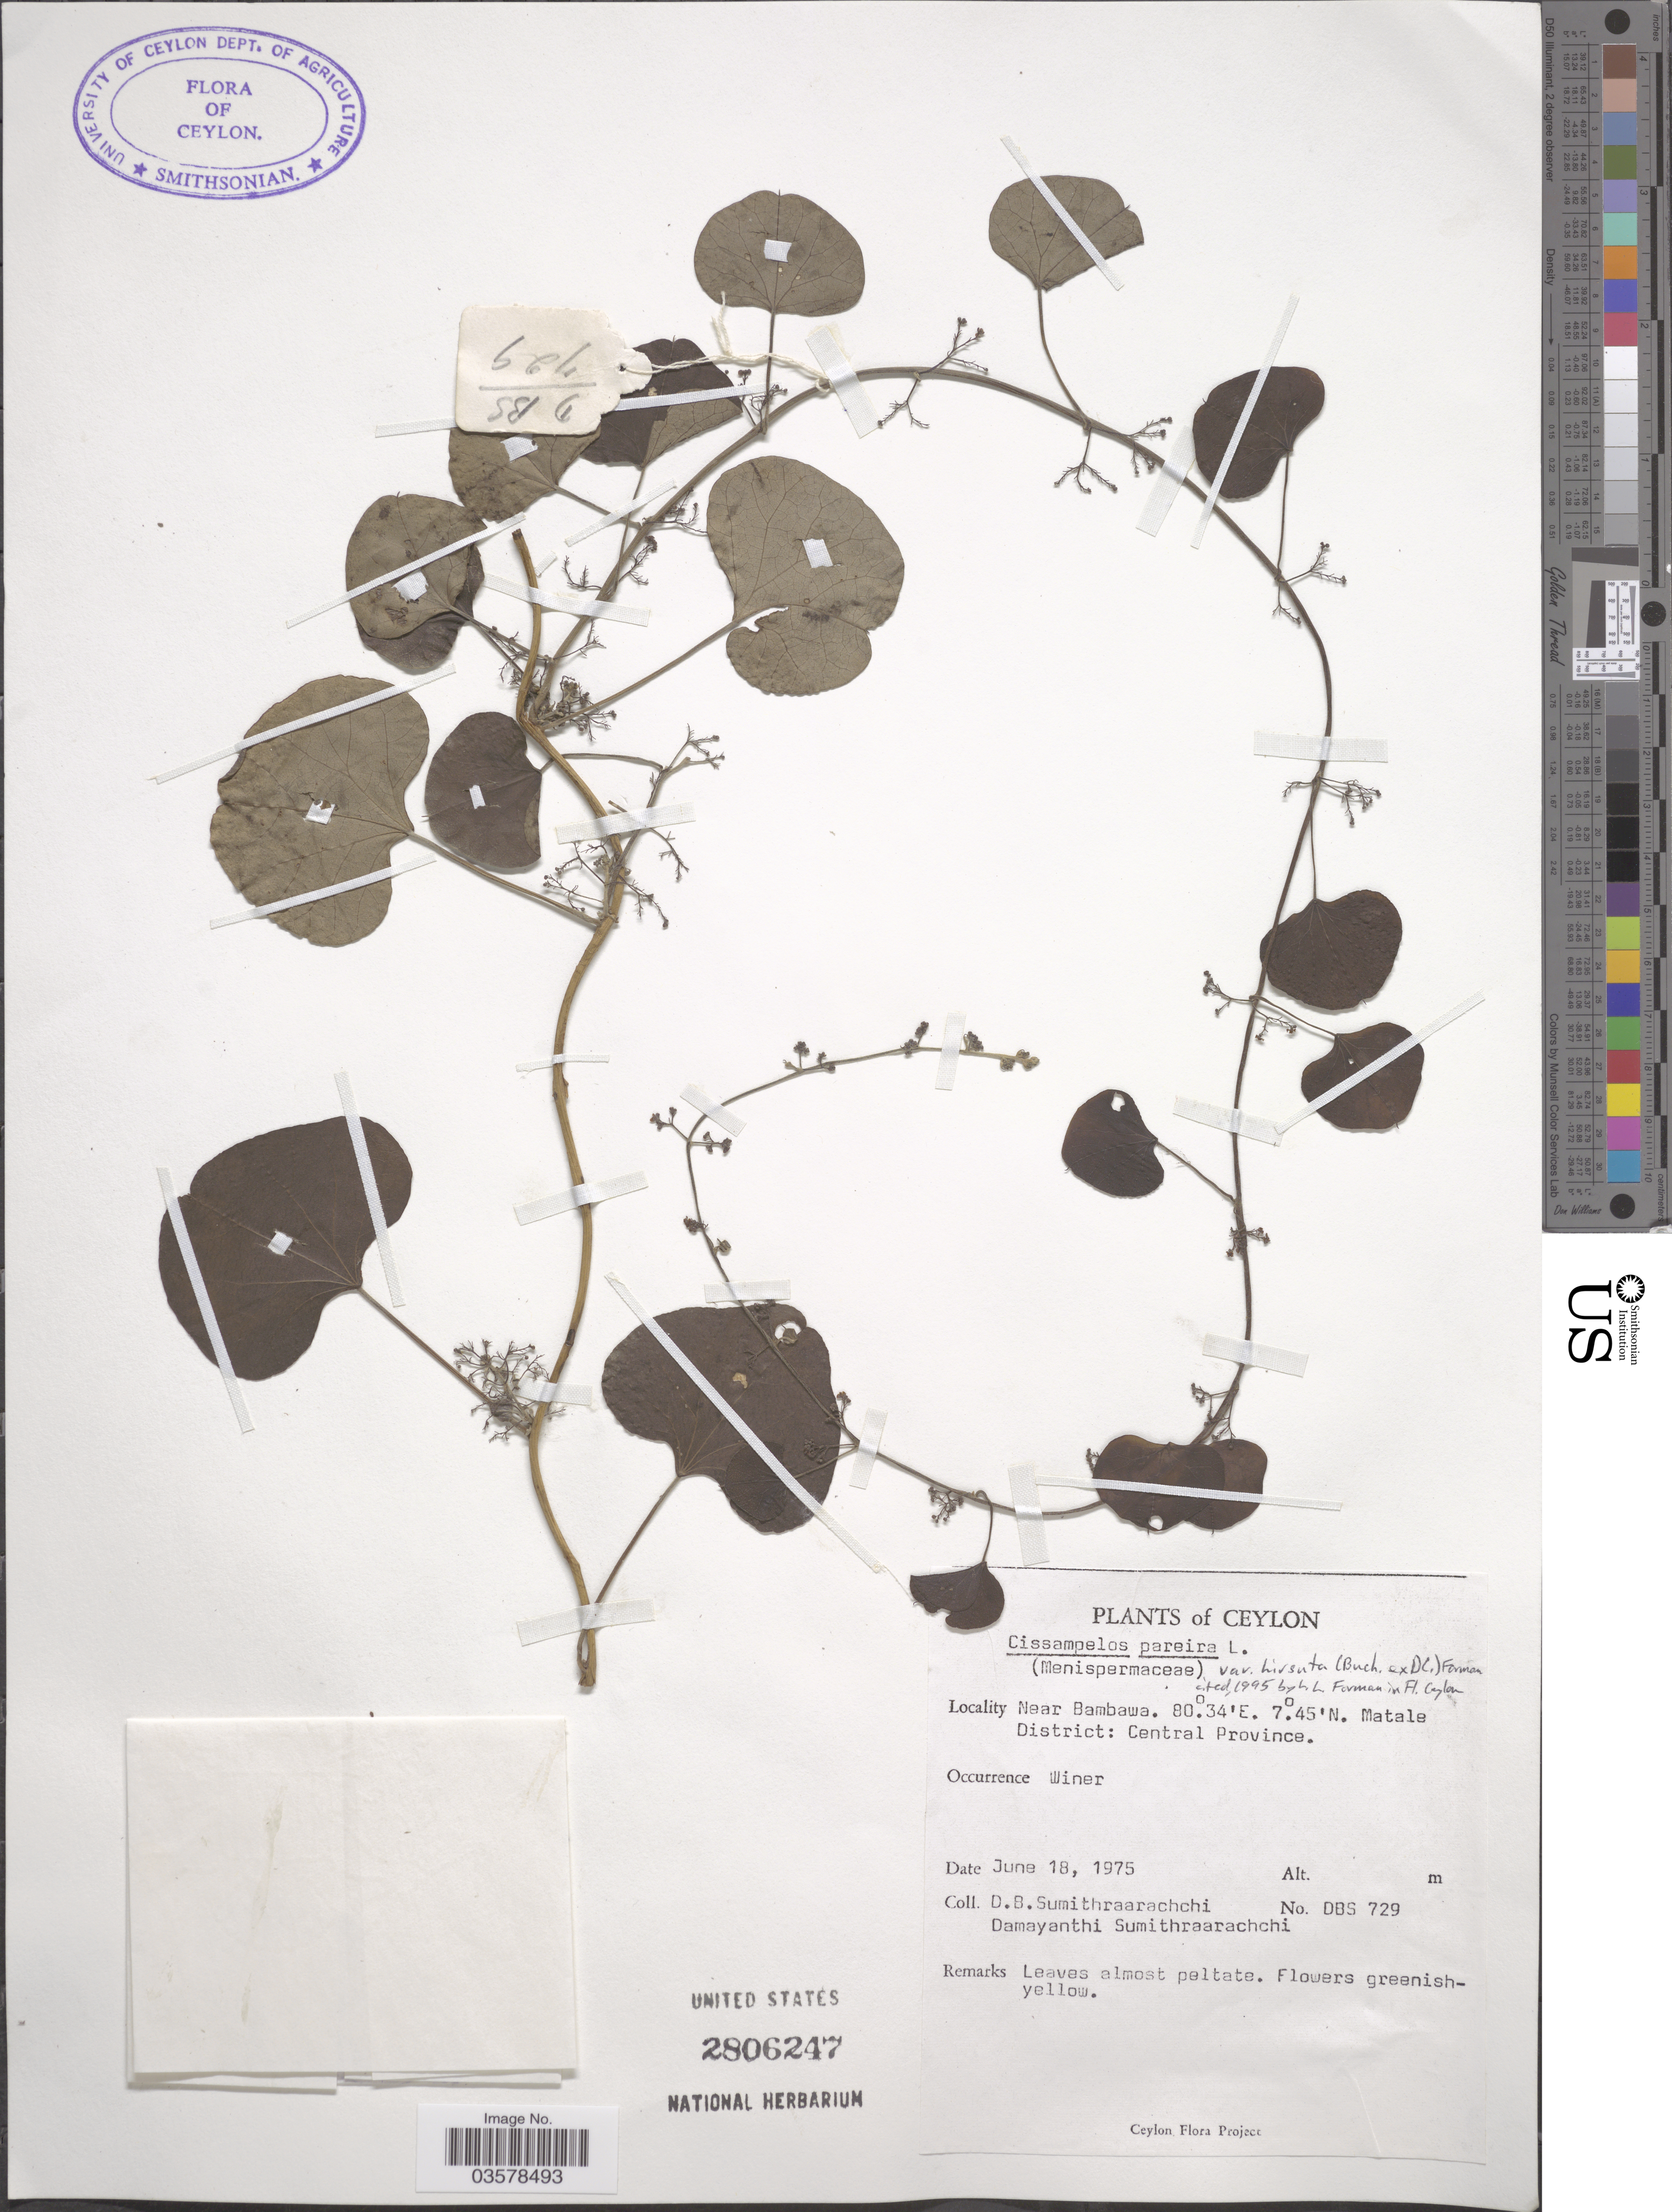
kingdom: Plantae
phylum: Tracheophyta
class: Magnoliopsida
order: Ranunculales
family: Menispermaceae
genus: Cissampelos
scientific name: Cissampelos pareira var. hirsuta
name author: (Buch.-Ham. ex DC.) Forman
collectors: D. B. Sumithraarachchi & D. Sumithraarachchi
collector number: DBS729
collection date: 1975-06-18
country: Sri Lanka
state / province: Central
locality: Ceylon. Near Bambawa. Matale District. Winer.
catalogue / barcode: US 2806247